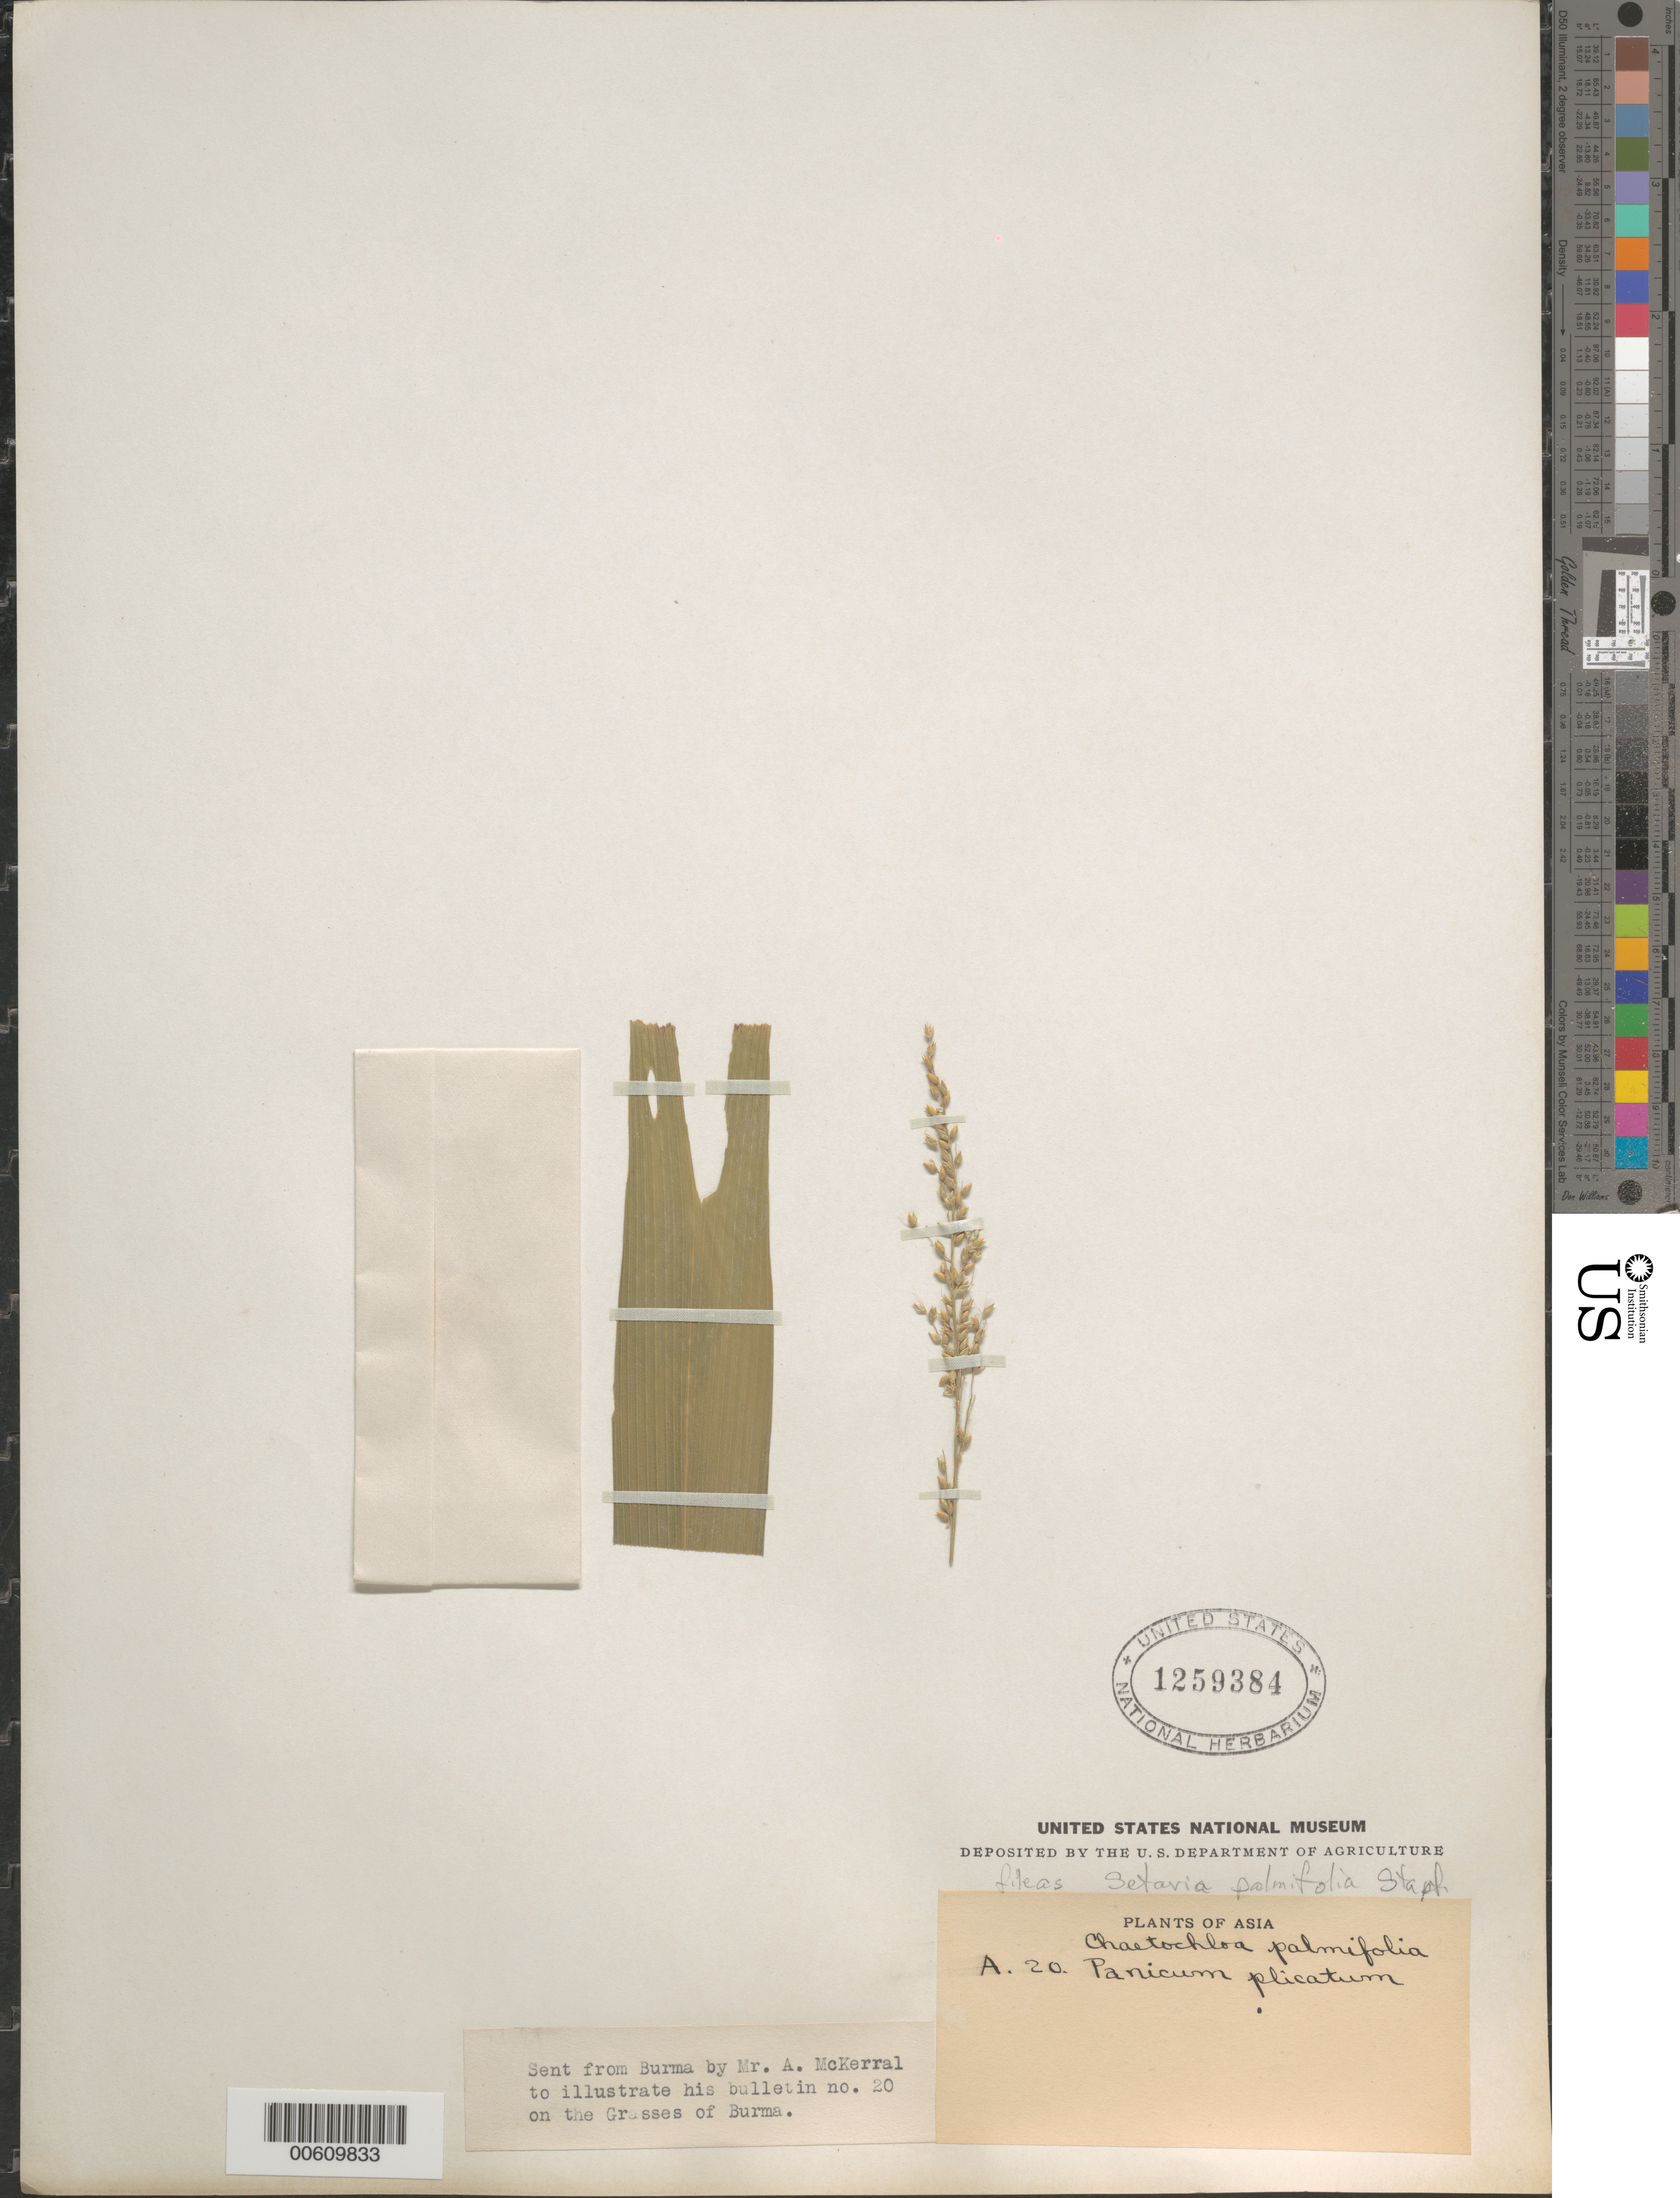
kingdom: Plantae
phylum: Tracheophyta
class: Liliopsida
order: Poales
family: Poaceae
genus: Setaria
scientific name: Setaria palmifolia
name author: (J. Koenig) Stapf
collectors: A. McKerral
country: Myanmar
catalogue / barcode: US 1259384